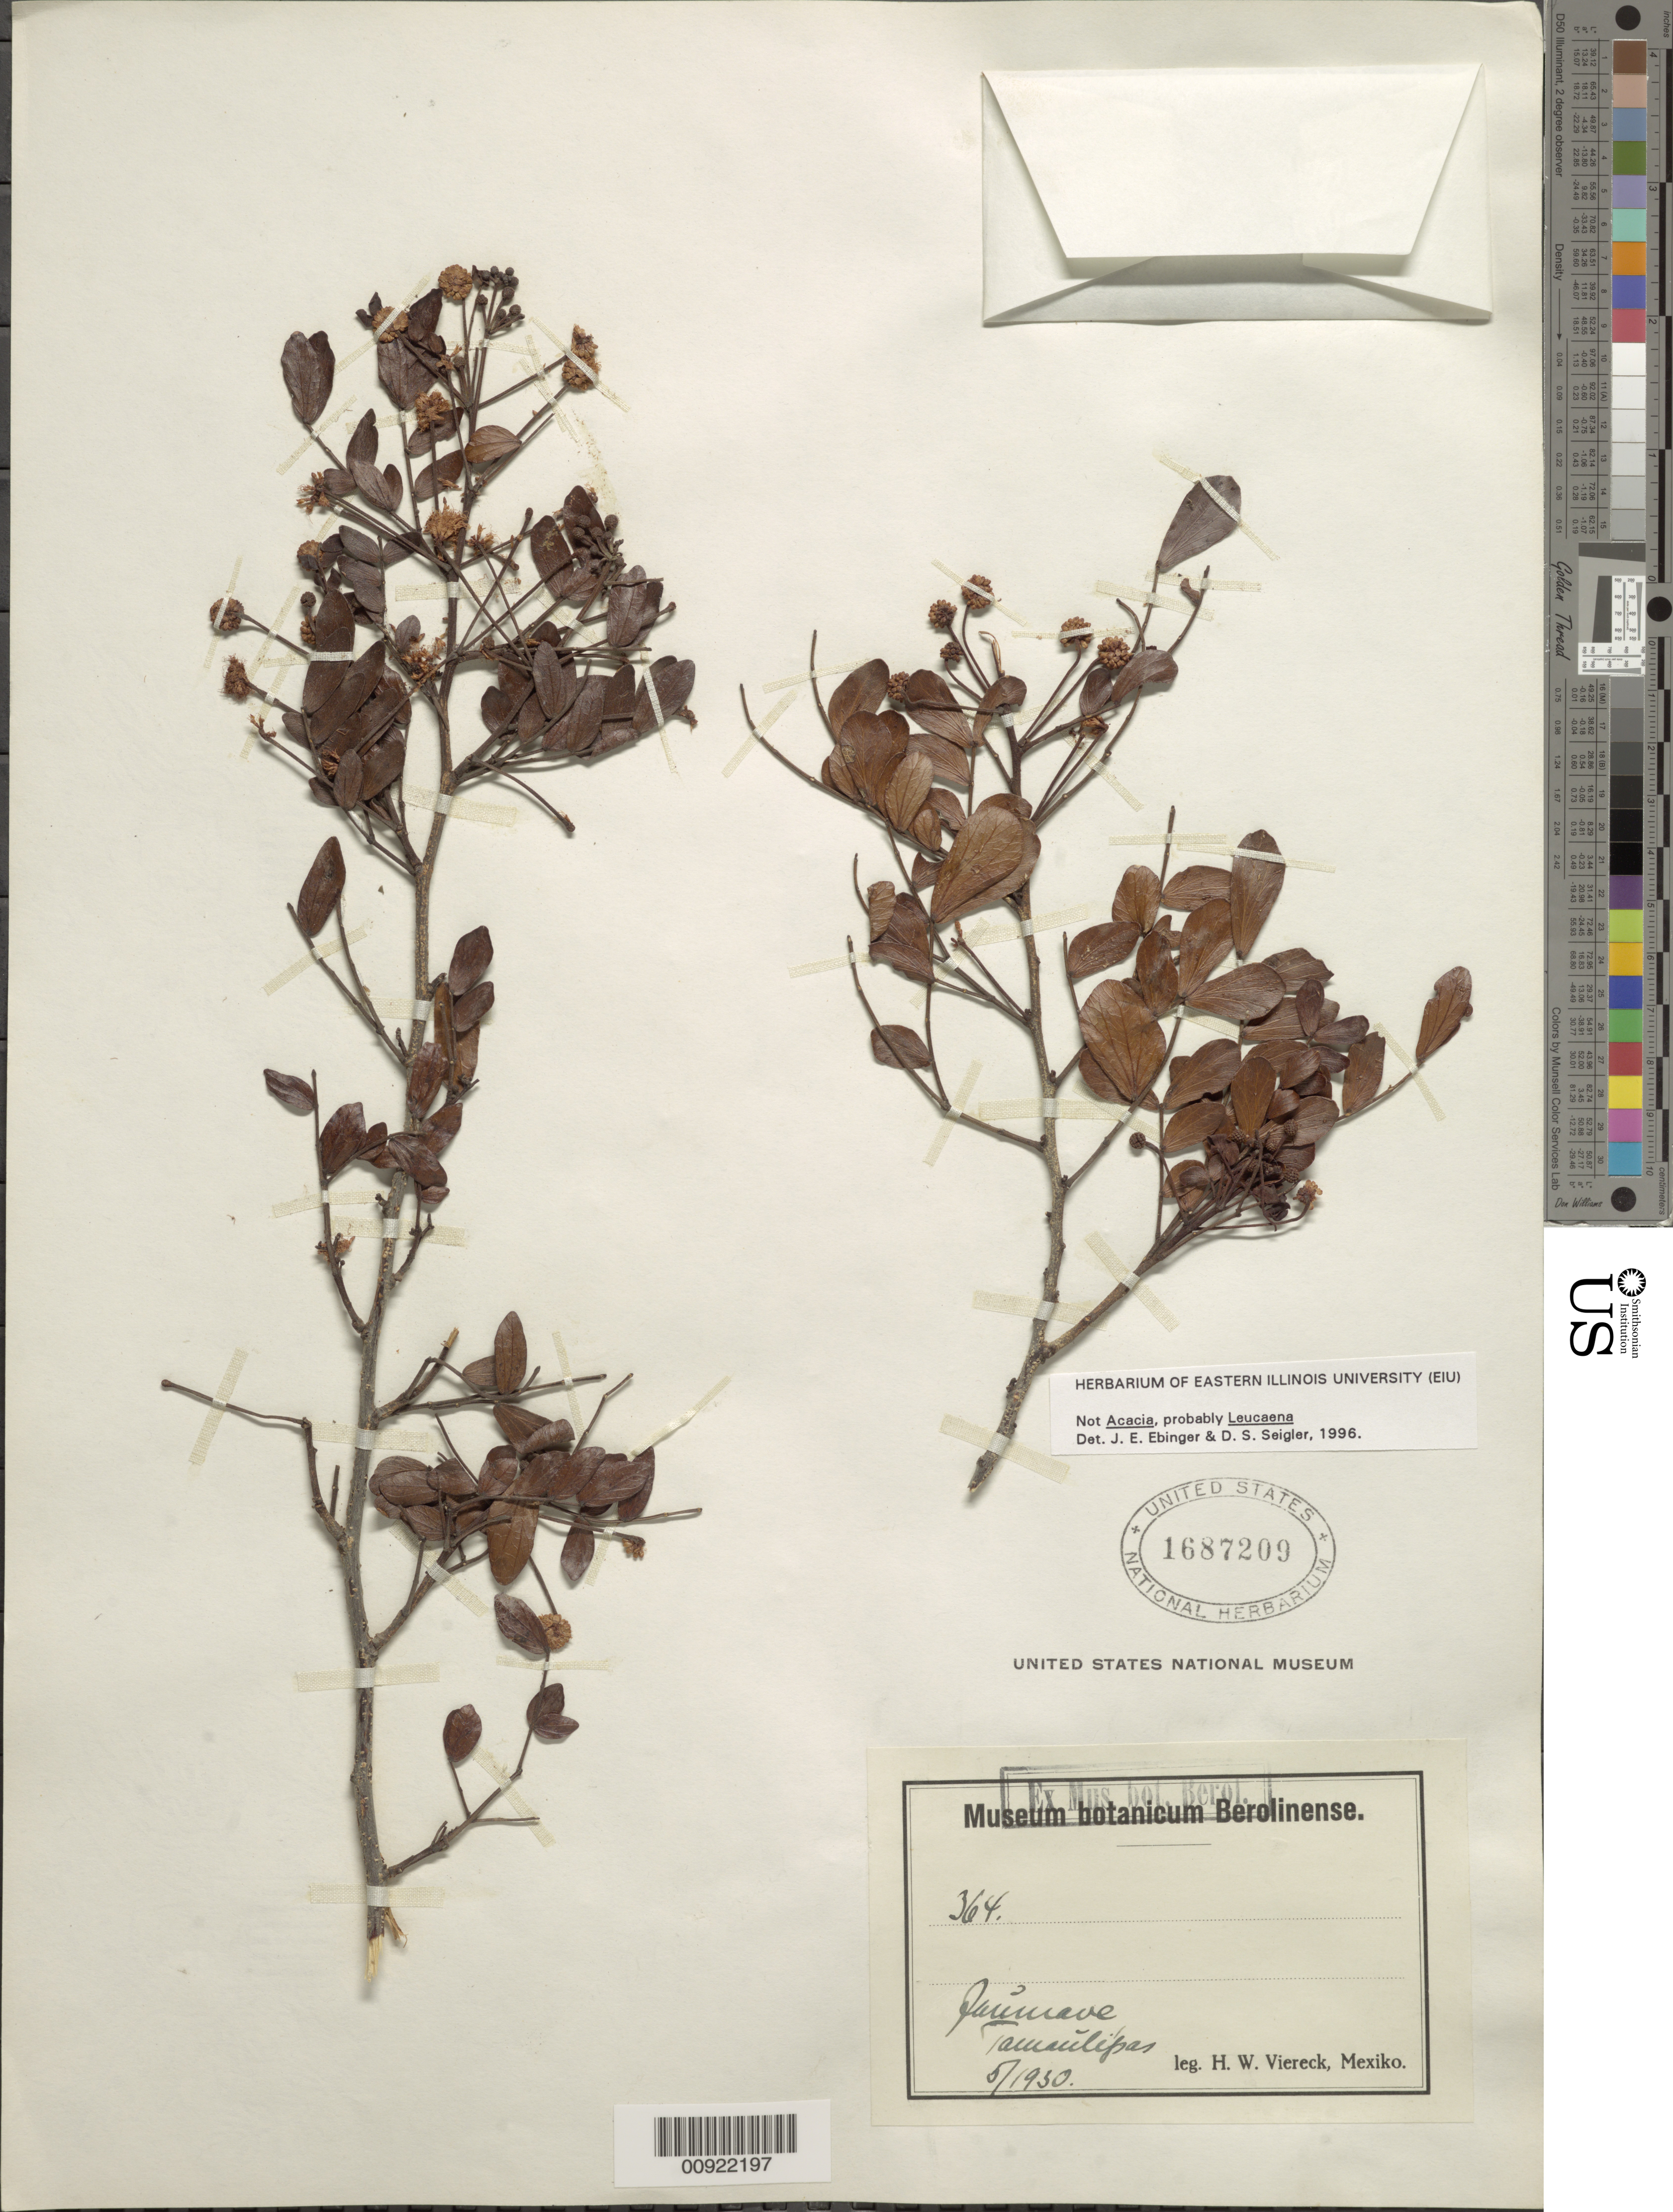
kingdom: Plantae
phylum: Tracheophyta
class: Magnoliopsida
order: Fabales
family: Fabaceae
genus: Leucaena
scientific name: Leucaena sp.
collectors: H. W. Viereck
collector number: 364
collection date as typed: May 1930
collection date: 1930-05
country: Mexico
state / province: Tamaulipas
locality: Jaumave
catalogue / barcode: US 1687209